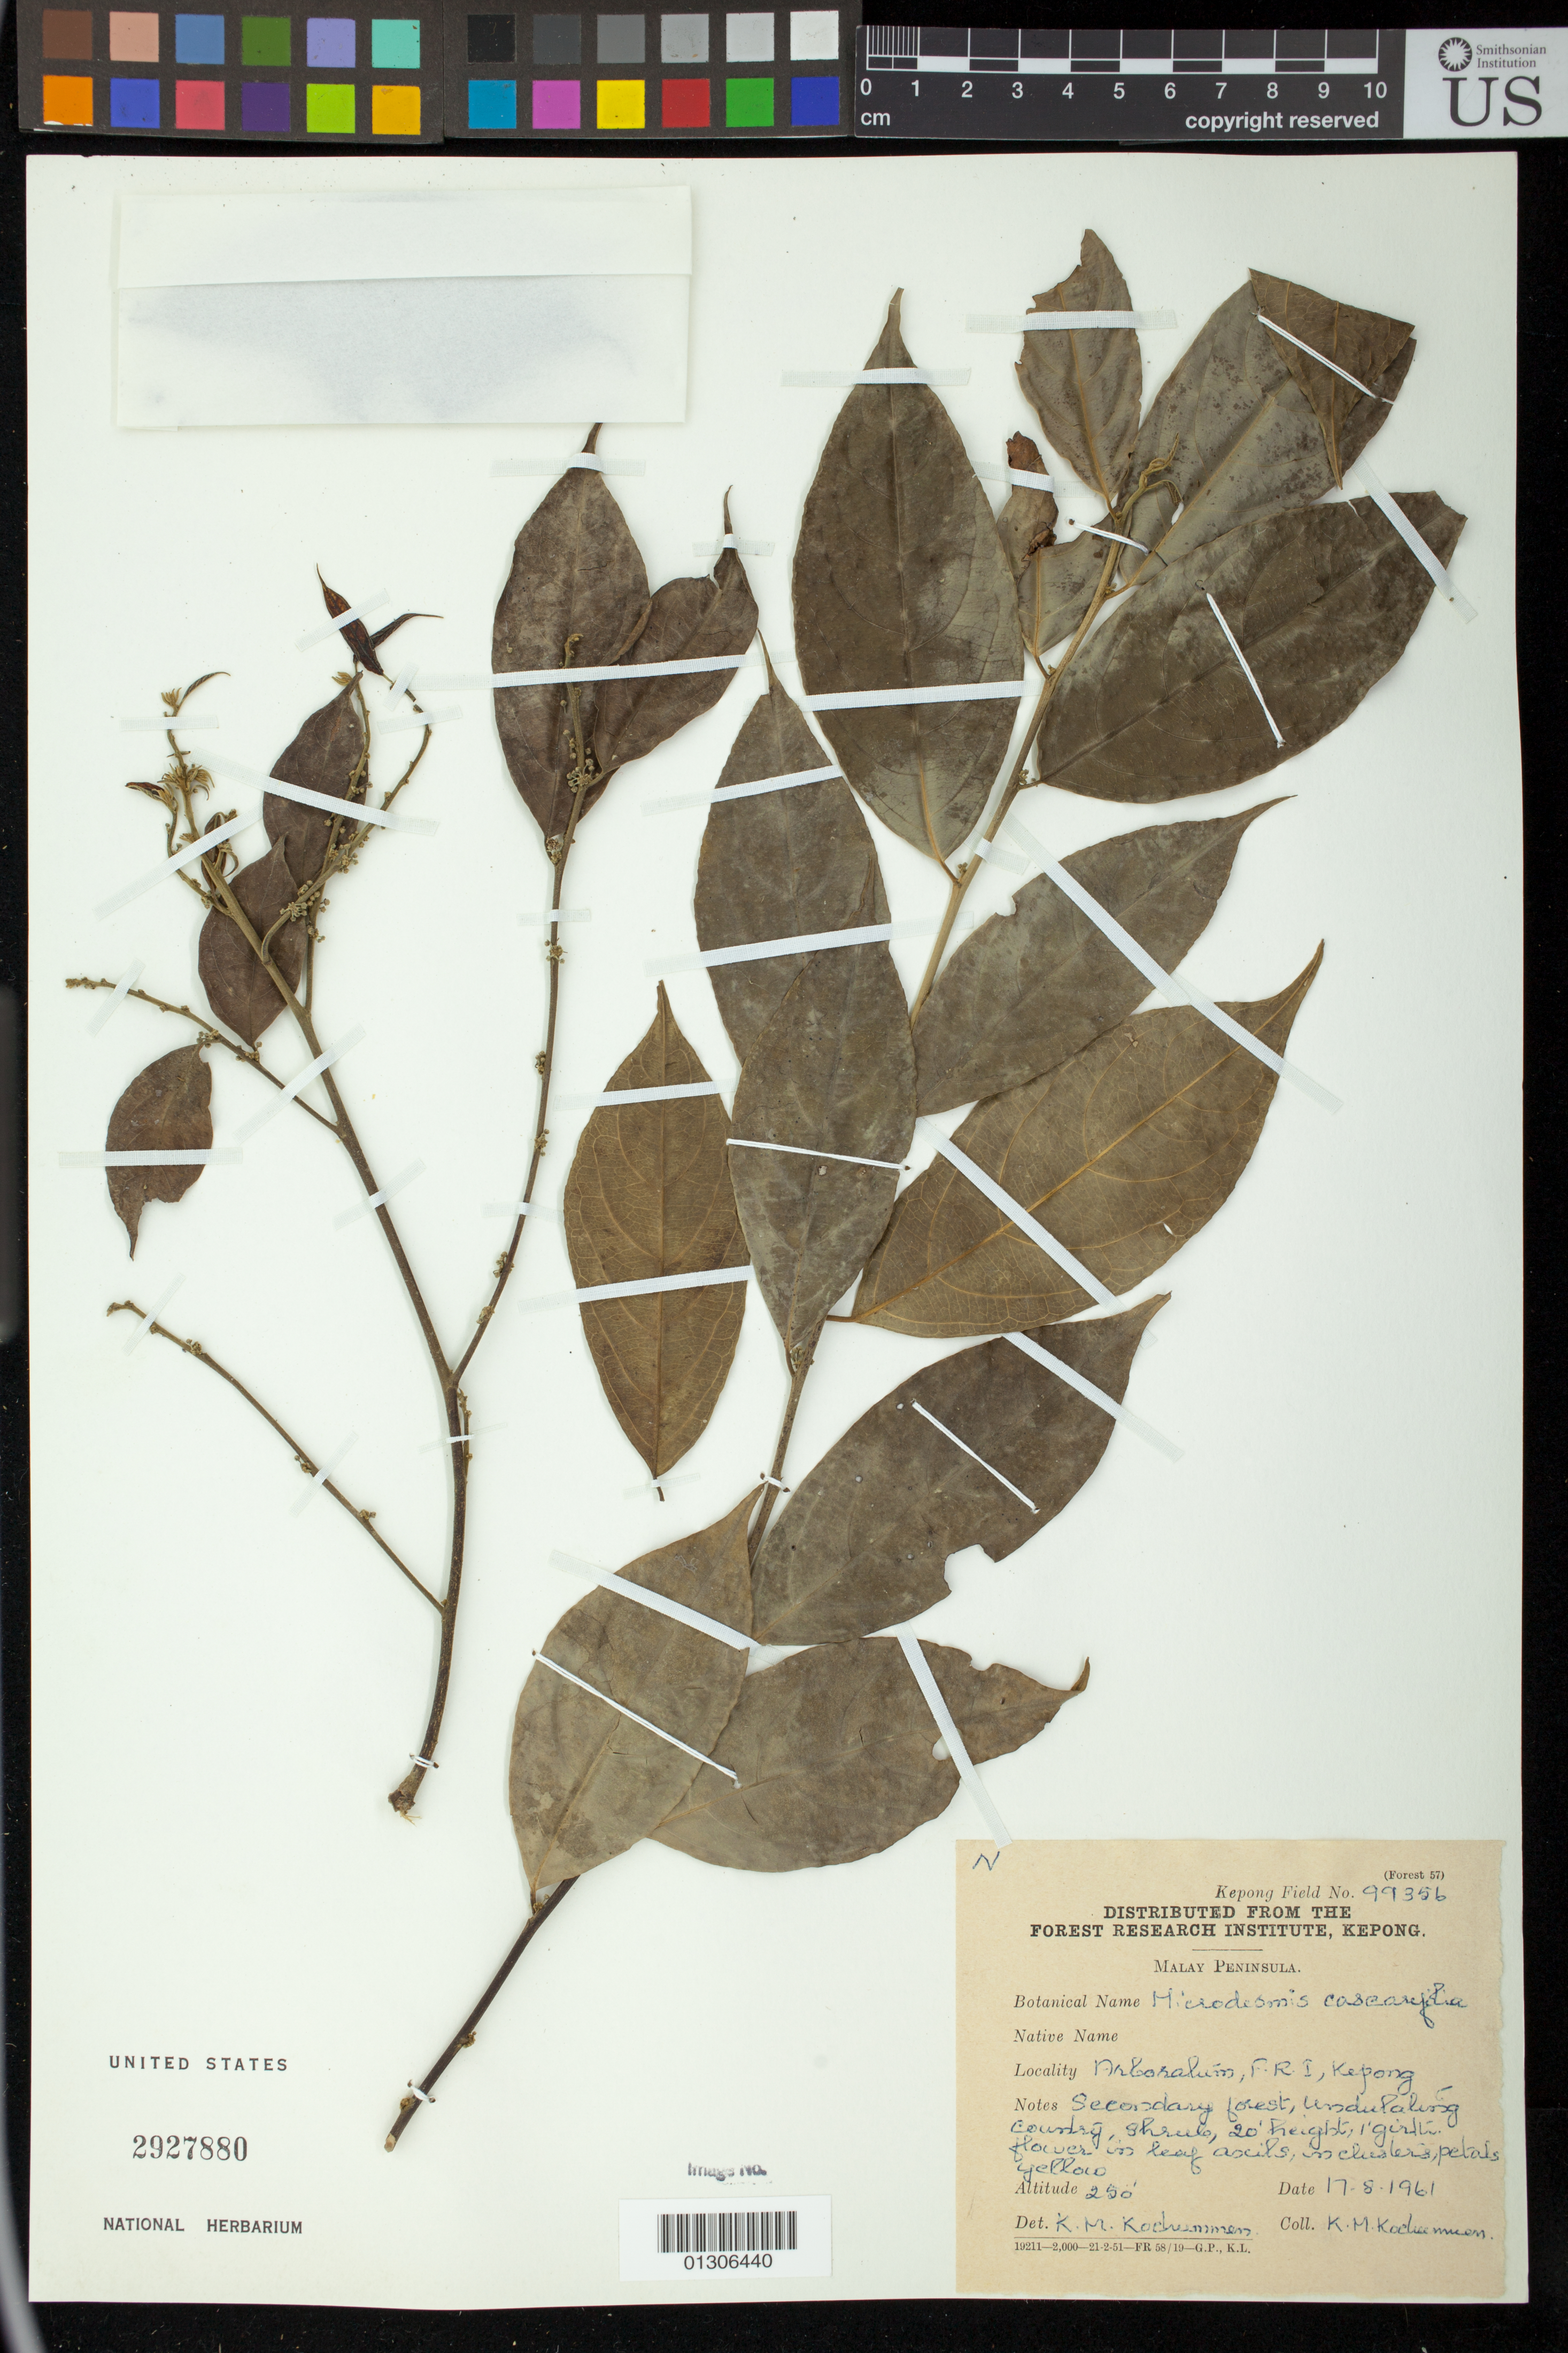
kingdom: Plantae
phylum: Tracheophyta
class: Magnoliopsida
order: Malpighiales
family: Pandaceae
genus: Microdesmis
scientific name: Microdesmis casearifolia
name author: Planch. & Hook.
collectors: K. Kocheemuen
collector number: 99356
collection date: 1961-08-17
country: Malaysia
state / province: Kuala Lumpur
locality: Arboralum, P.R.I., Kepong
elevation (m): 76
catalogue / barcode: US 2927880